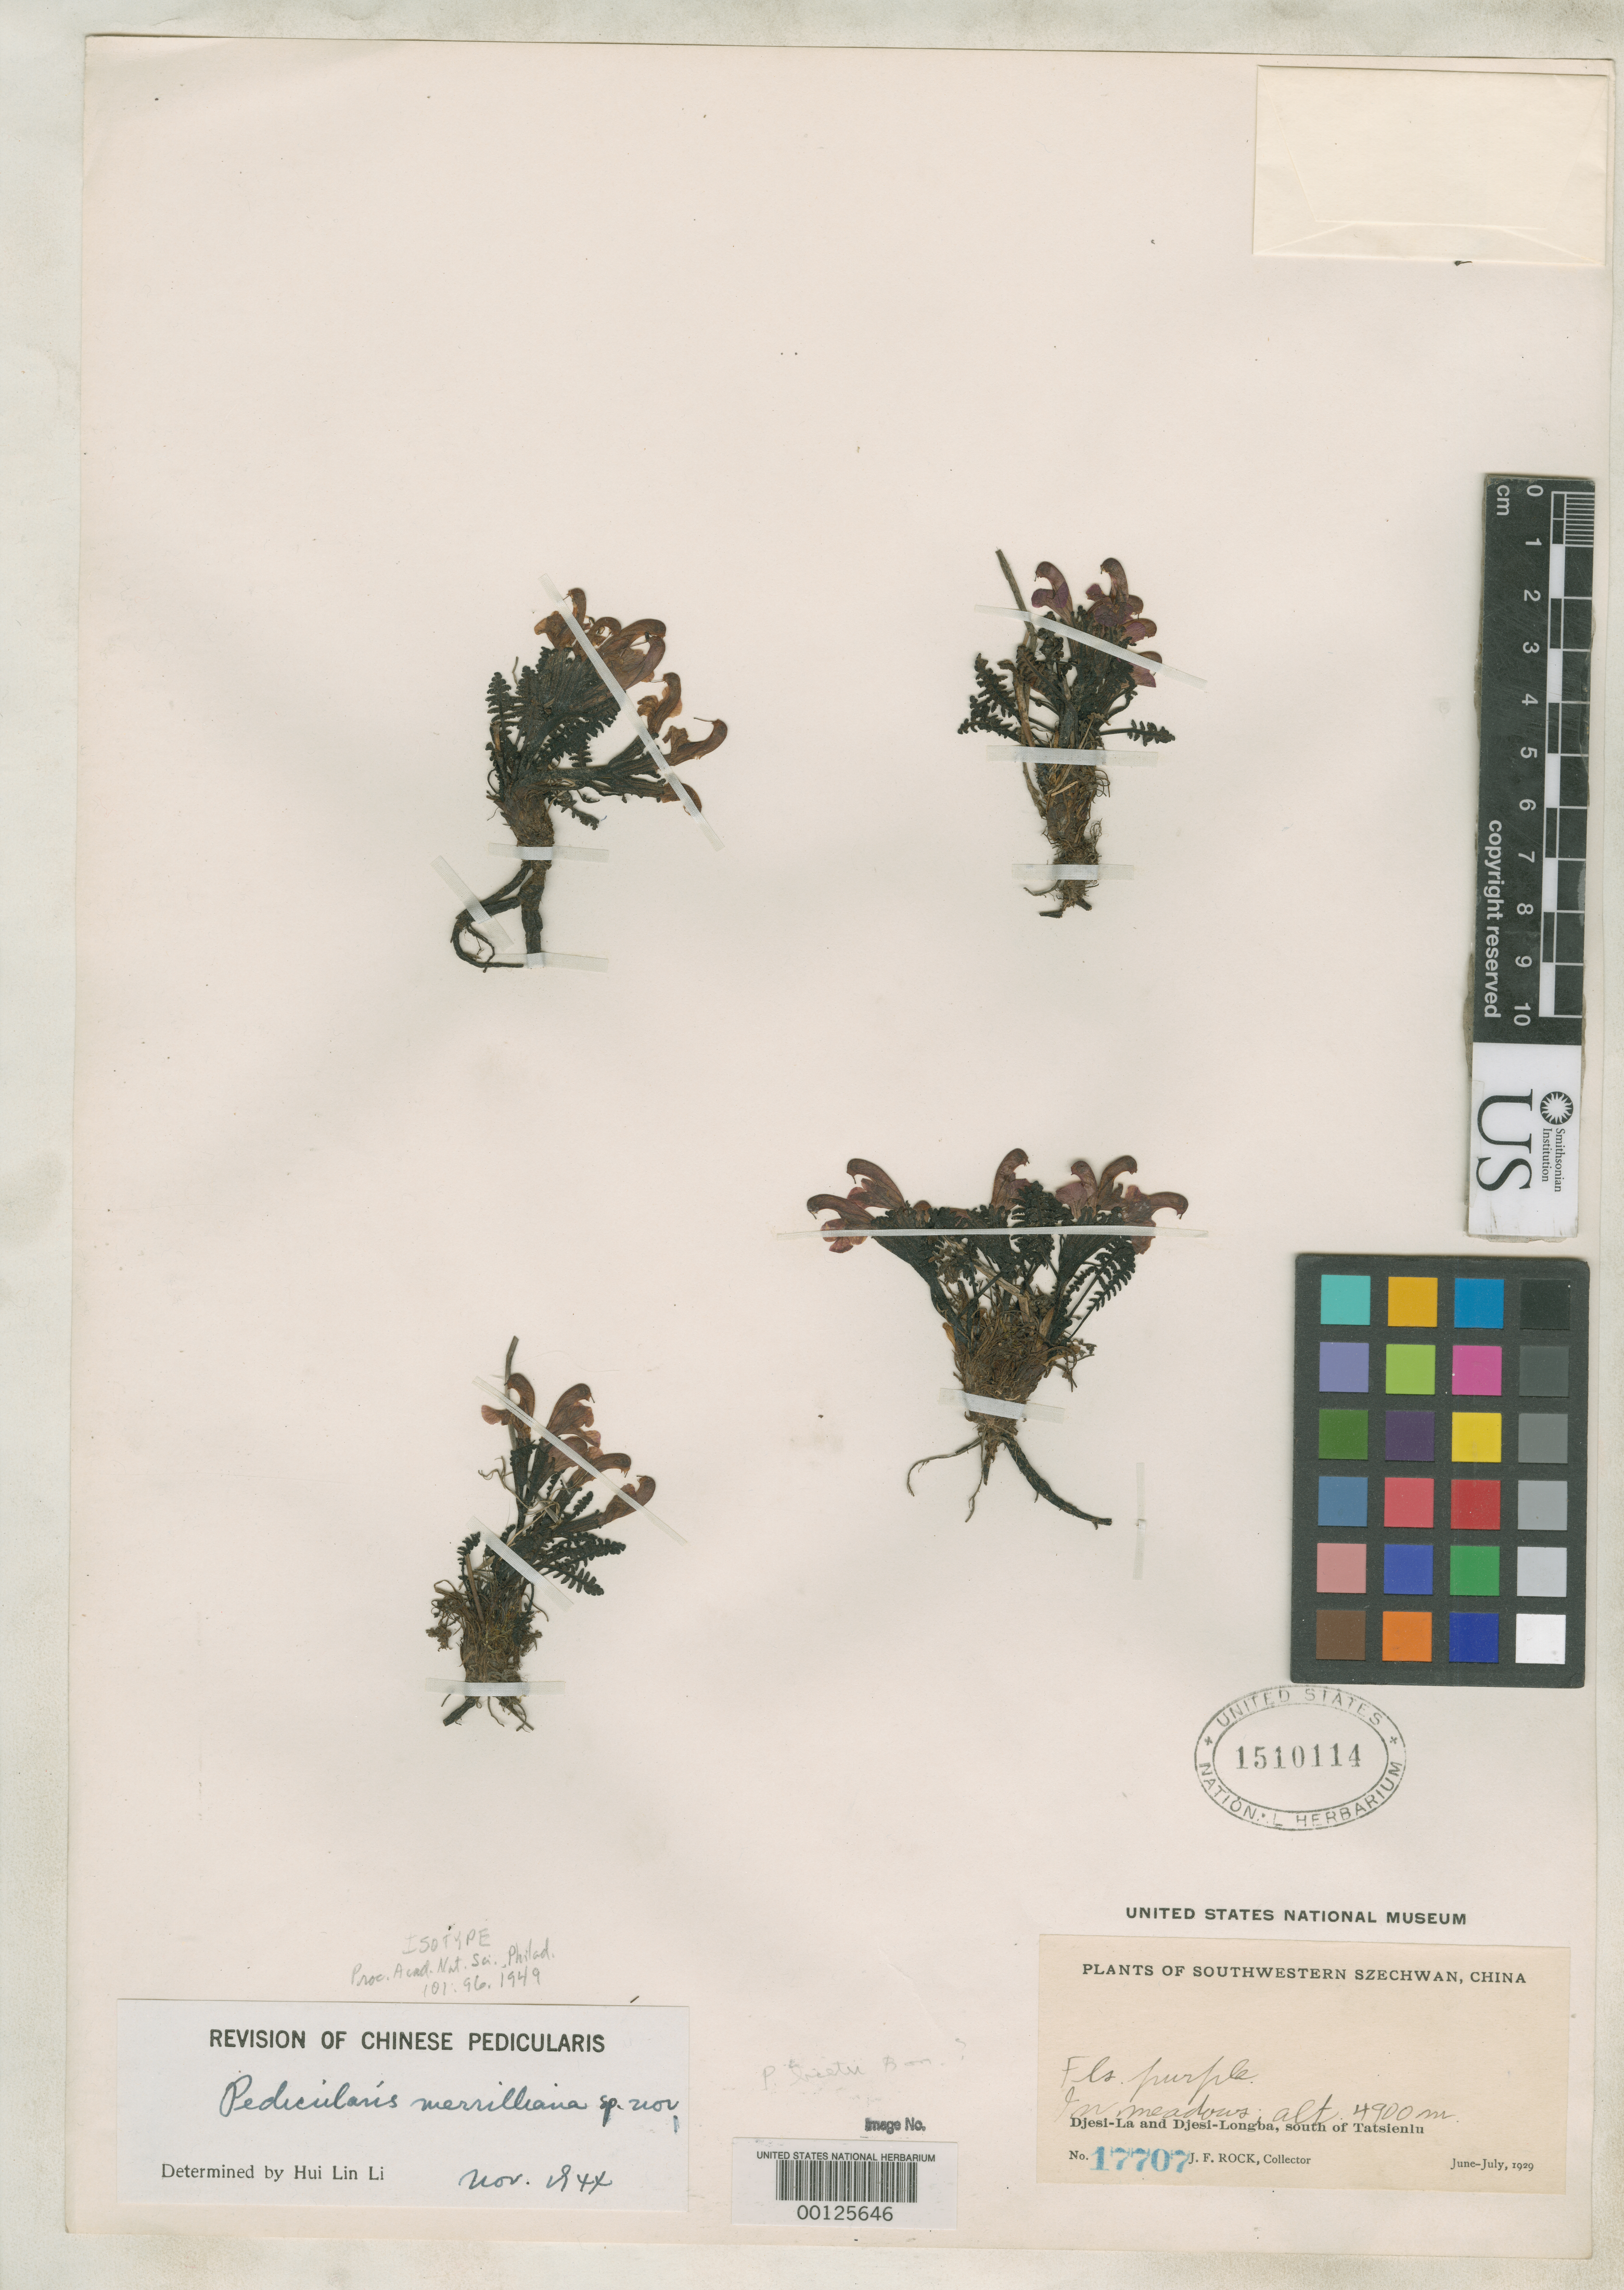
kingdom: Plantae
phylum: Tracheophyta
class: Magnoliopsida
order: Lamiales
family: Orobanchaceae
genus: Pedicularis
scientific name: Pedicularis merrilliana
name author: H.L. Li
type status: Isotype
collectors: J. F. Rock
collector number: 17707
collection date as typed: Jun 1929 to -- Jul 1929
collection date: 1929-06/1929-07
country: China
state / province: Sichuan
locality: Djesi Longba, south of Tatsienlu.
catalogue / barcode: US 1510114